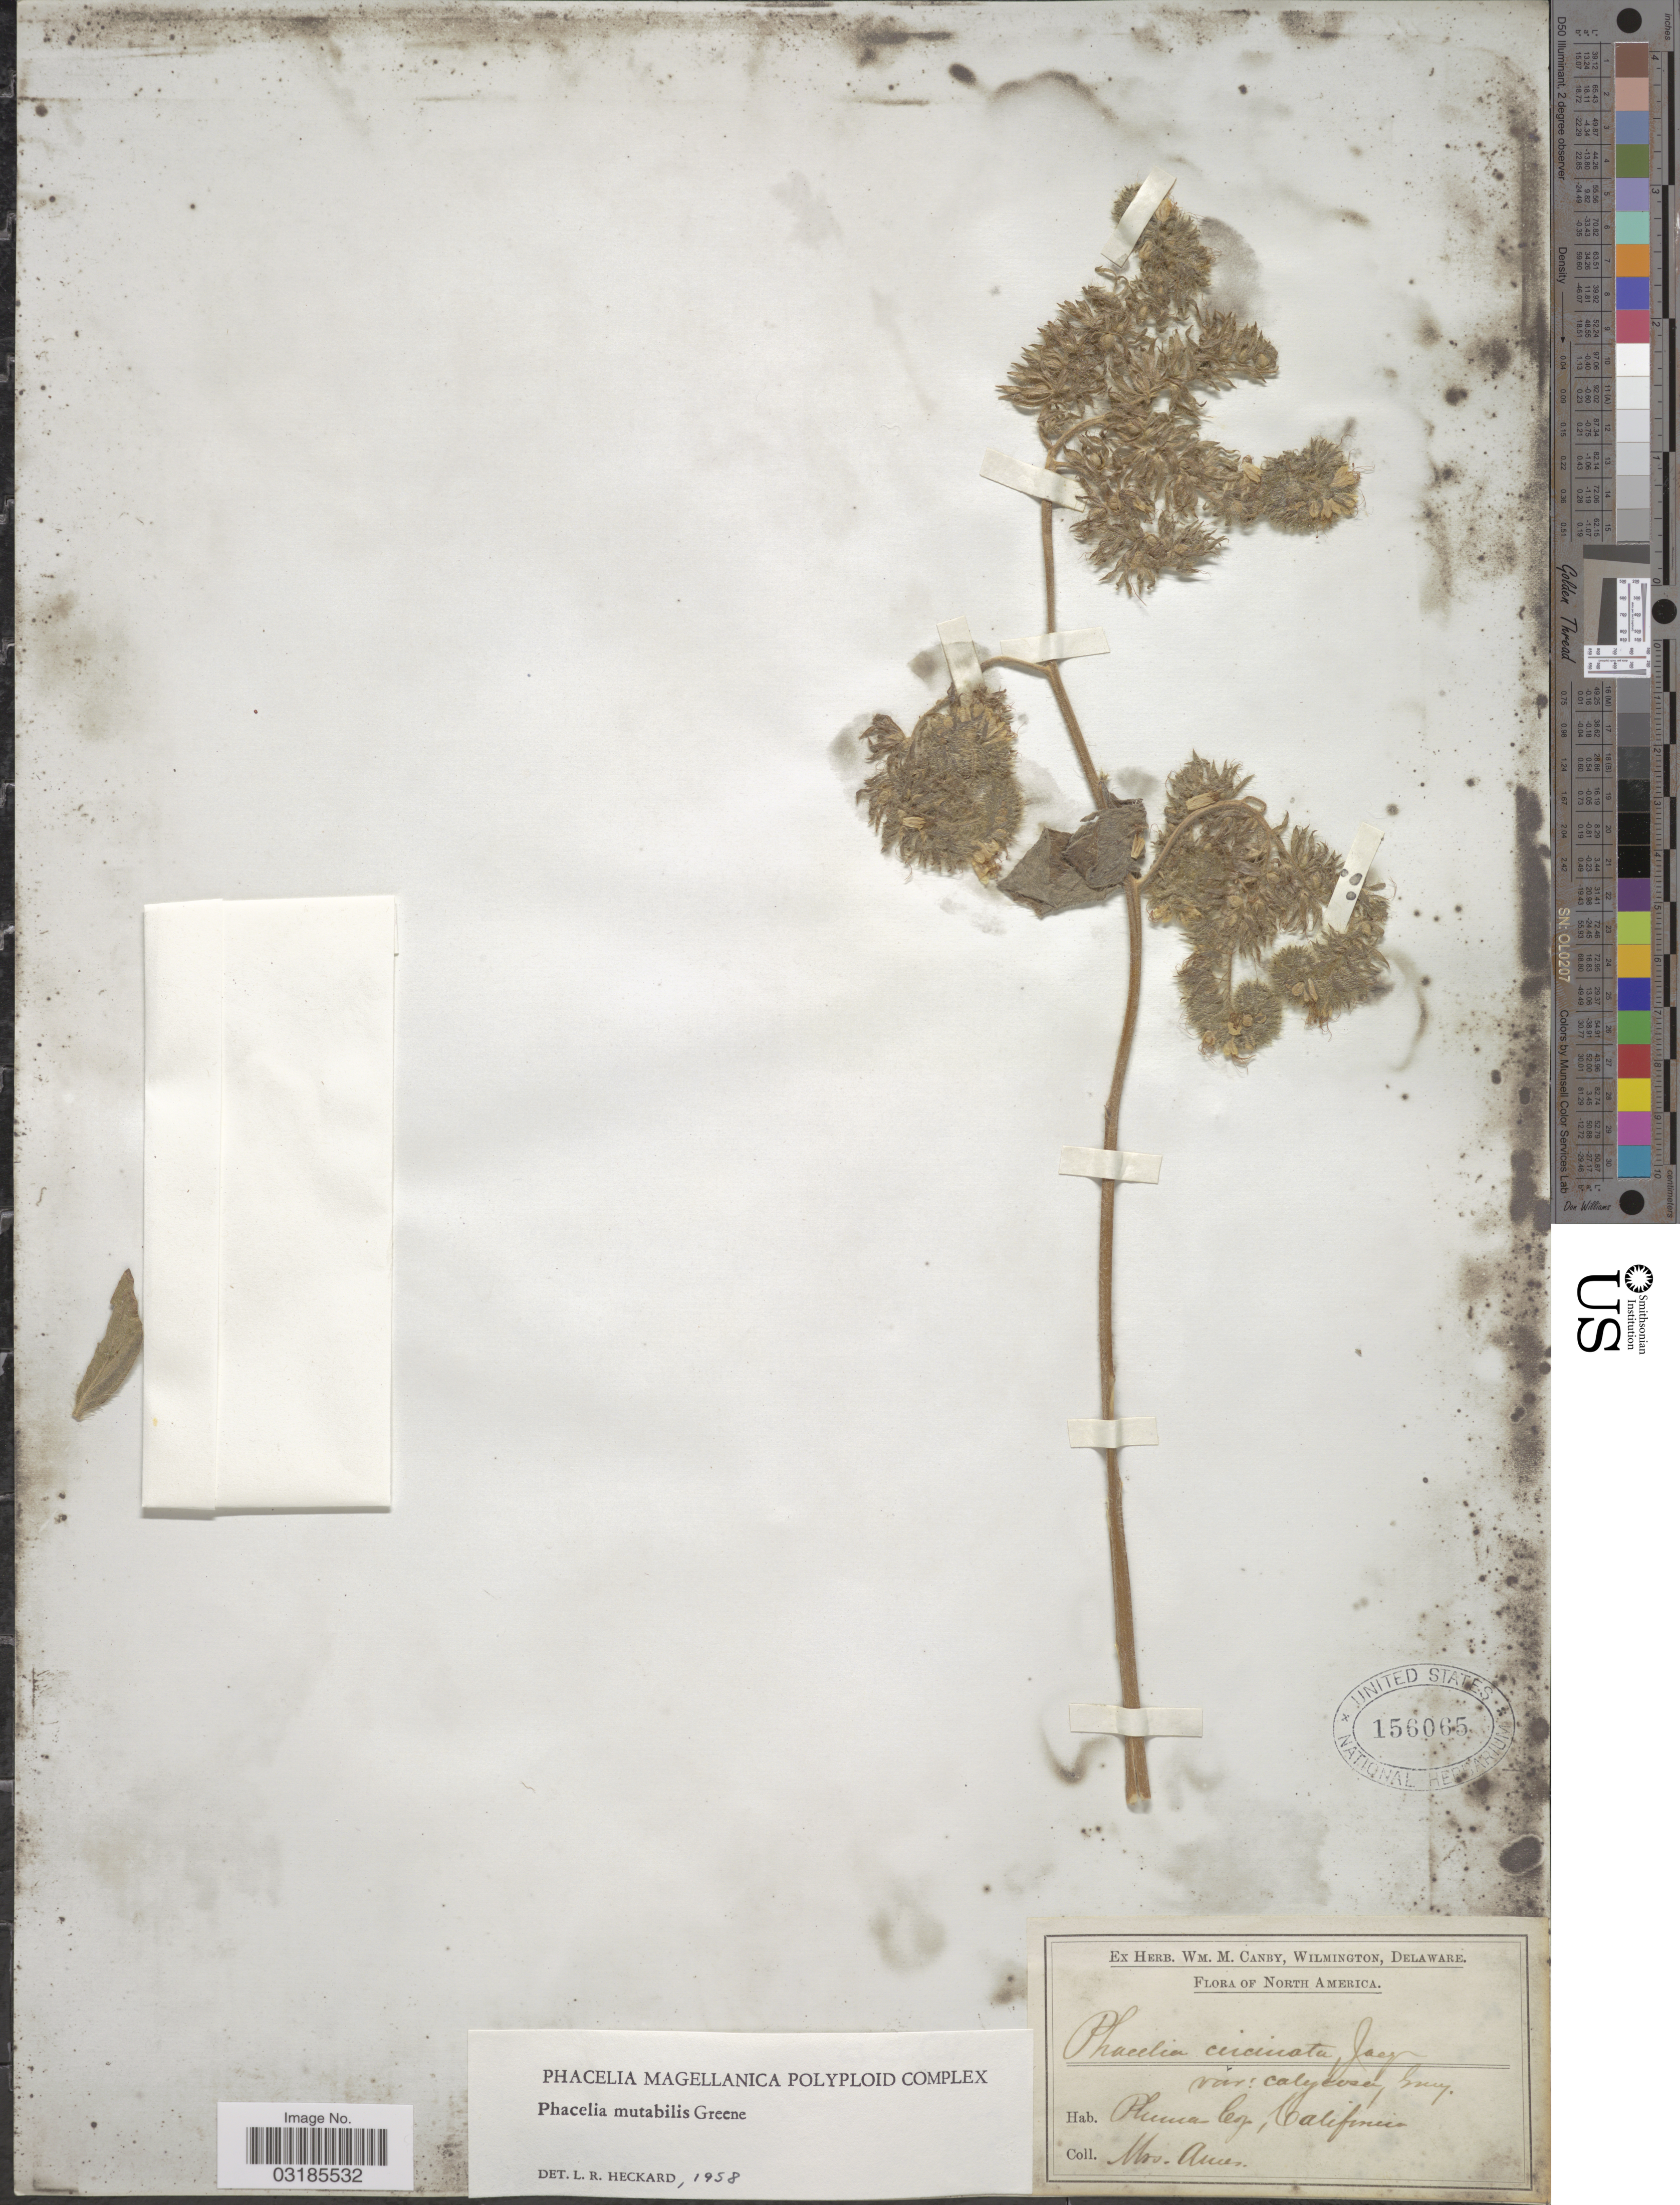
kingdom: Plantae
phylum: Tracheophyta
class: Magnoliopsida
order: Boraginales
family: Hydrophyllaceae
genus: Phacelia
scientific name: Phacelia mutabilis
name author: Greene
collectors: -- Ames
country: United States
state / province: California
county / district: Plumas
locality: Plumas Co.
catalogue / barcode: US 156065